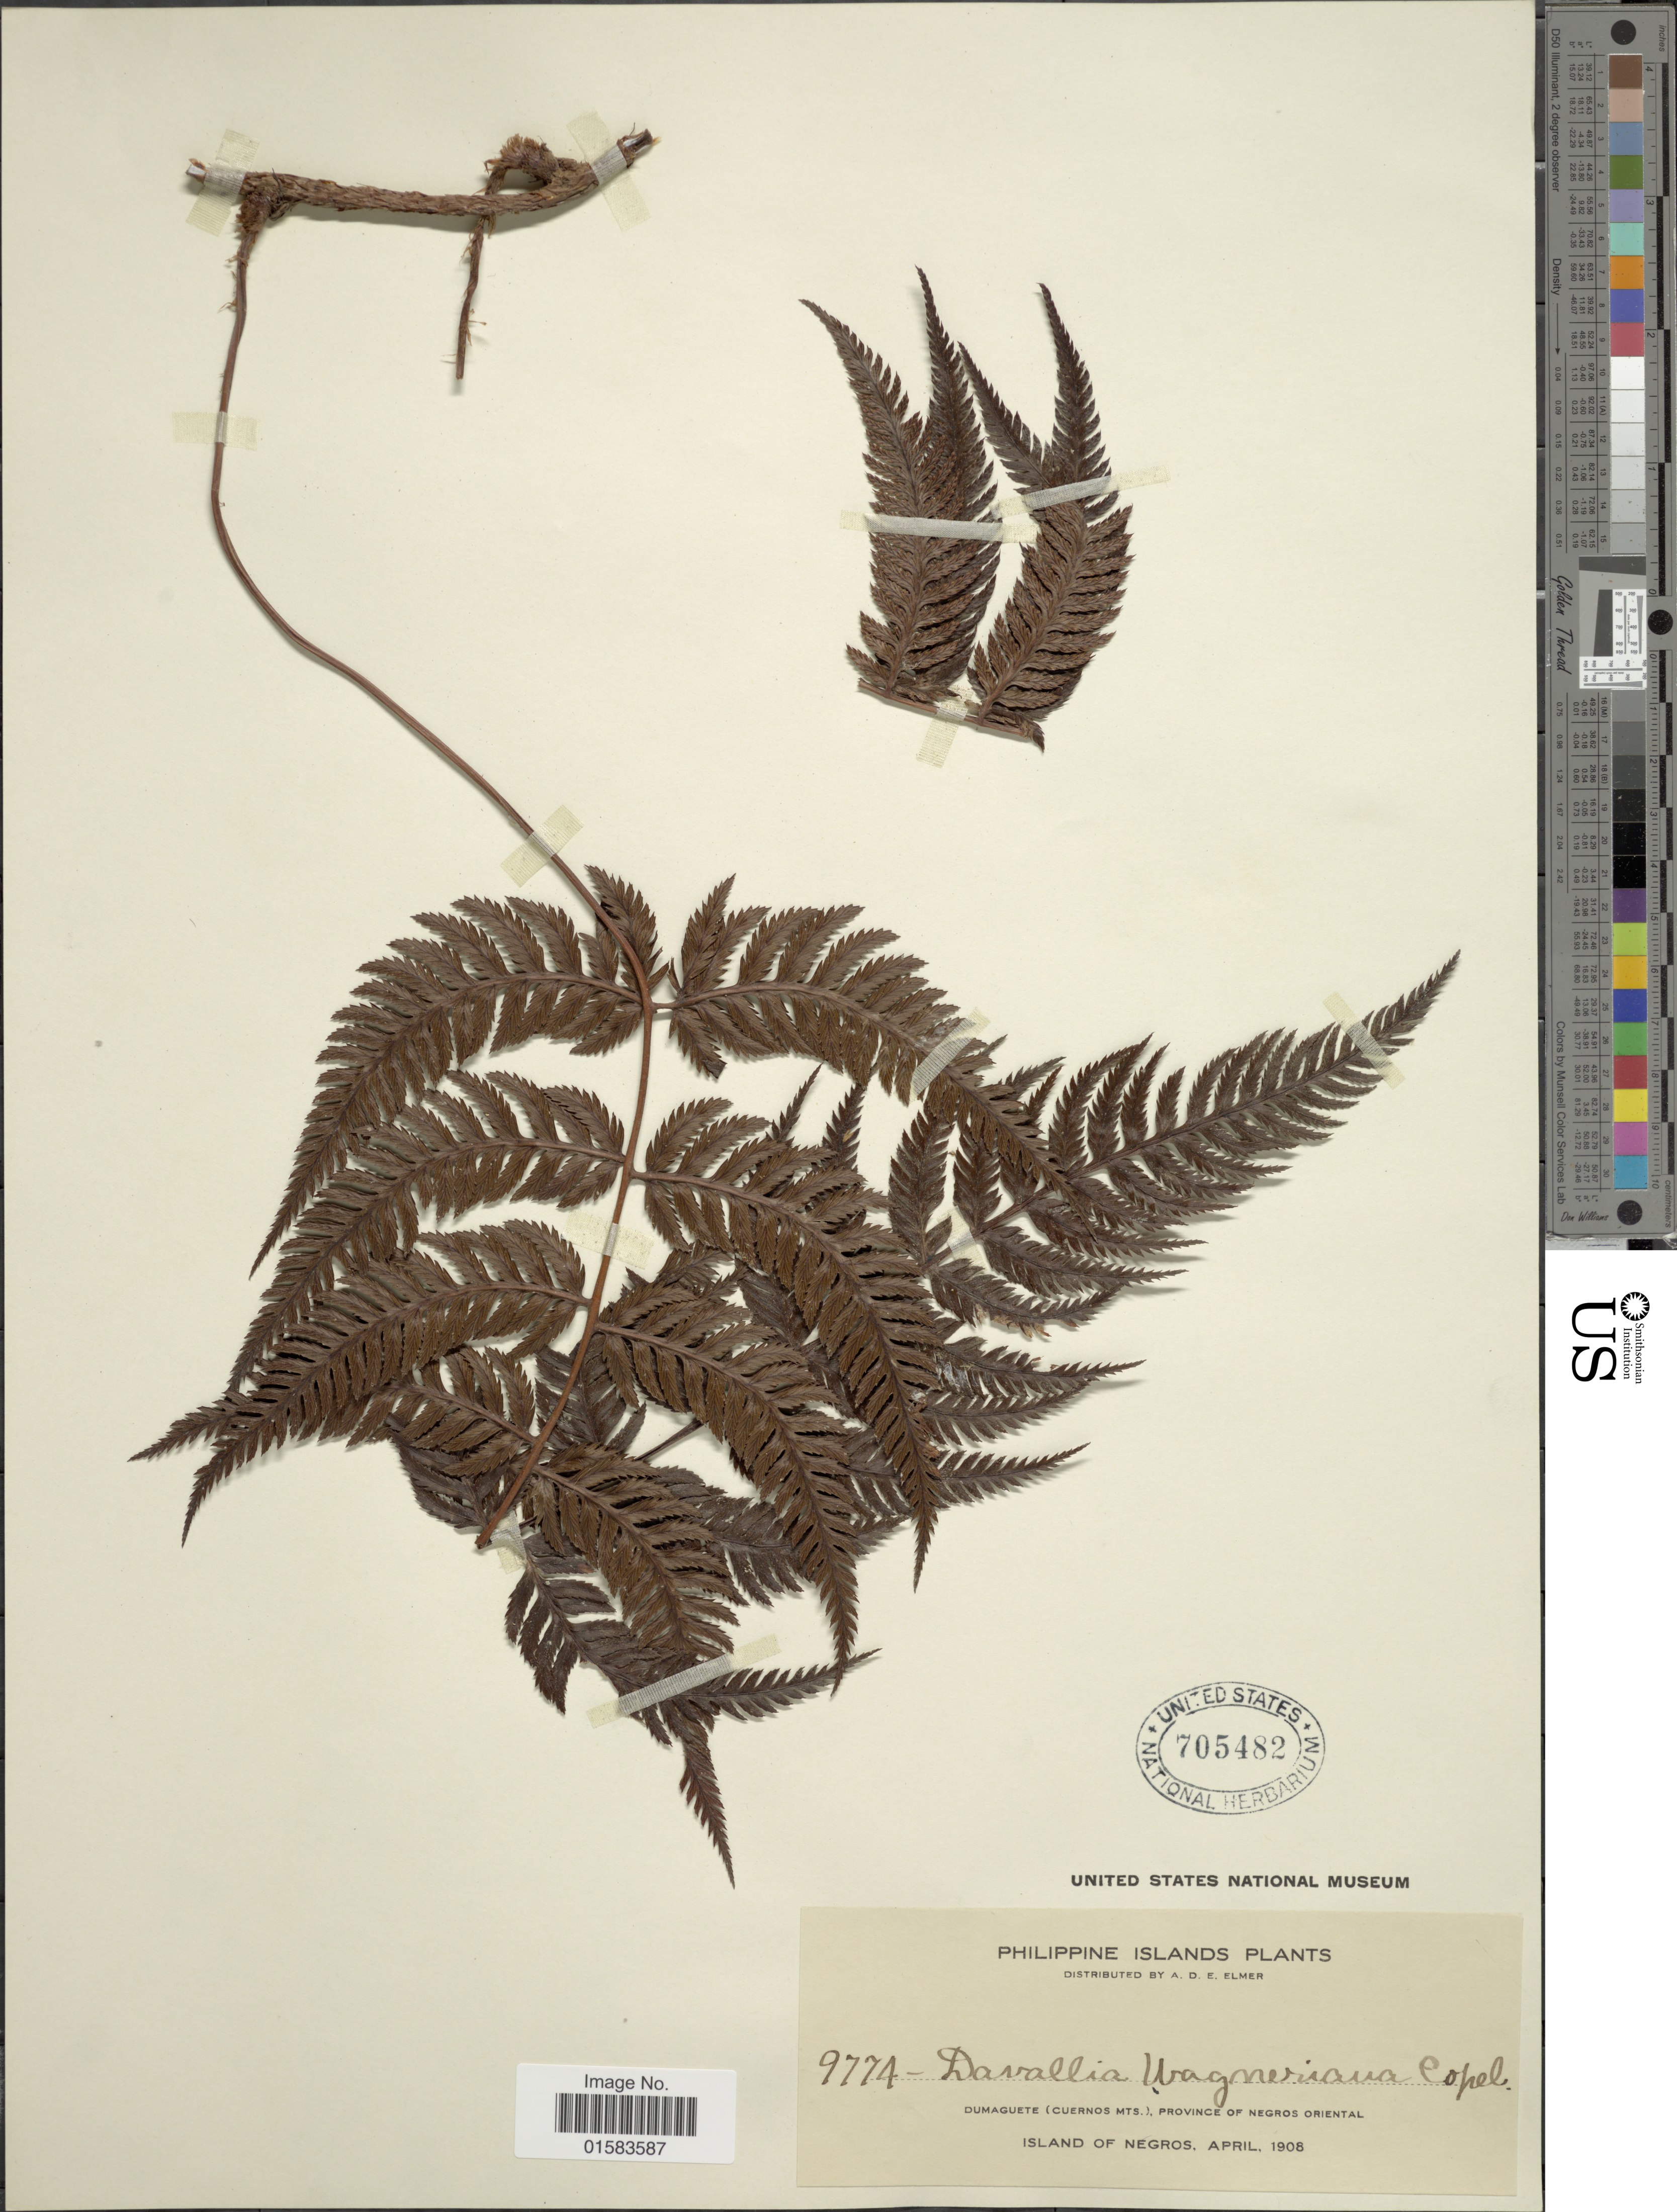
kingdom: Plantae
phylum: Tracheophyta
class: Polypodiopsida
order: Polypodiales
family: Davalliaceae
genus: Davallia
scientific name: Davallia wagneriana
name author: Copel.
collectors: A. D. E. Elmer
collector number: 9774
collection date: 1908-04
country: Philippines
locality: Dumaguete (Cuernos Mts.), Province of Negros Orienta;, Island of Negros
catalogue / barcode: US 705482